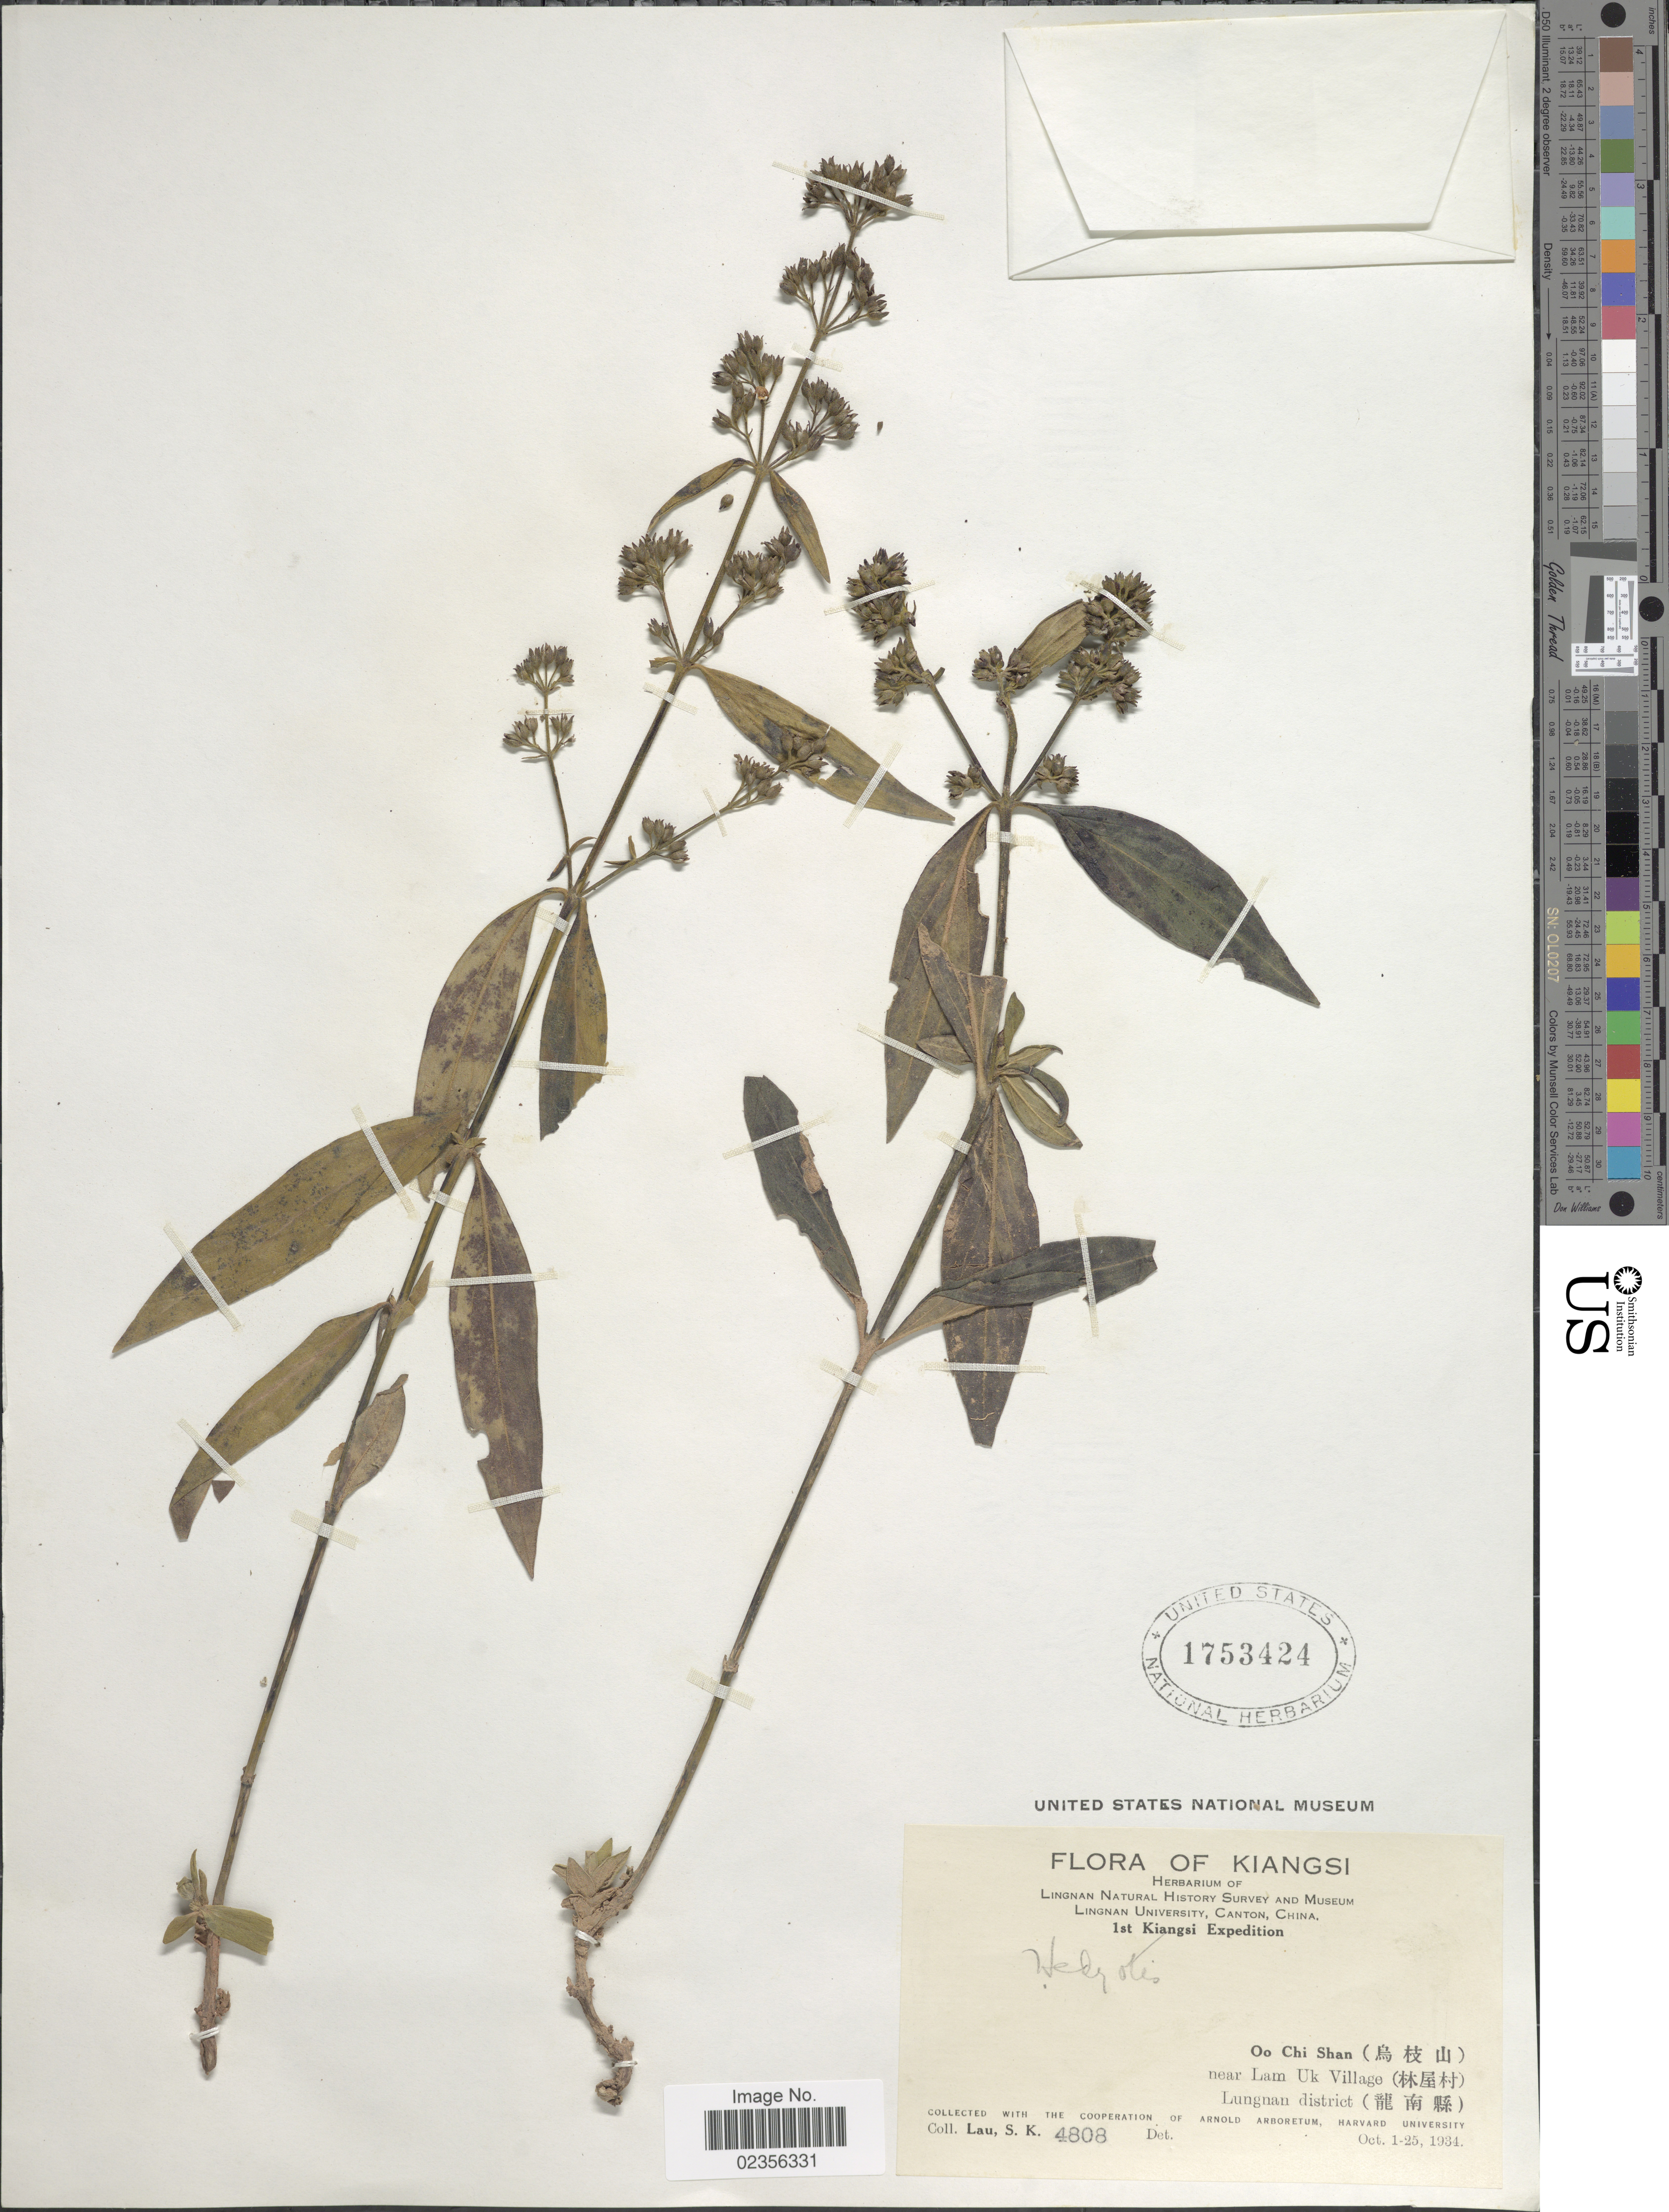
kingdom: Plantae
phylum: Tracheophyta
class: Magnoliopsida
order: Gentianales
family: Rubiaceae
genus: Hedyotis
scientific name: Hedyotis sp.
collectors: S. K. Lau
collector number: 4808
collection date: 1934-10-01/1934-10-25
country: China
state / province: Jiangxi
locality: Oo Chi Shan, near Lam Uk Village, Lungnan district, Kiangsi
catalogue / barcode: US 1753424